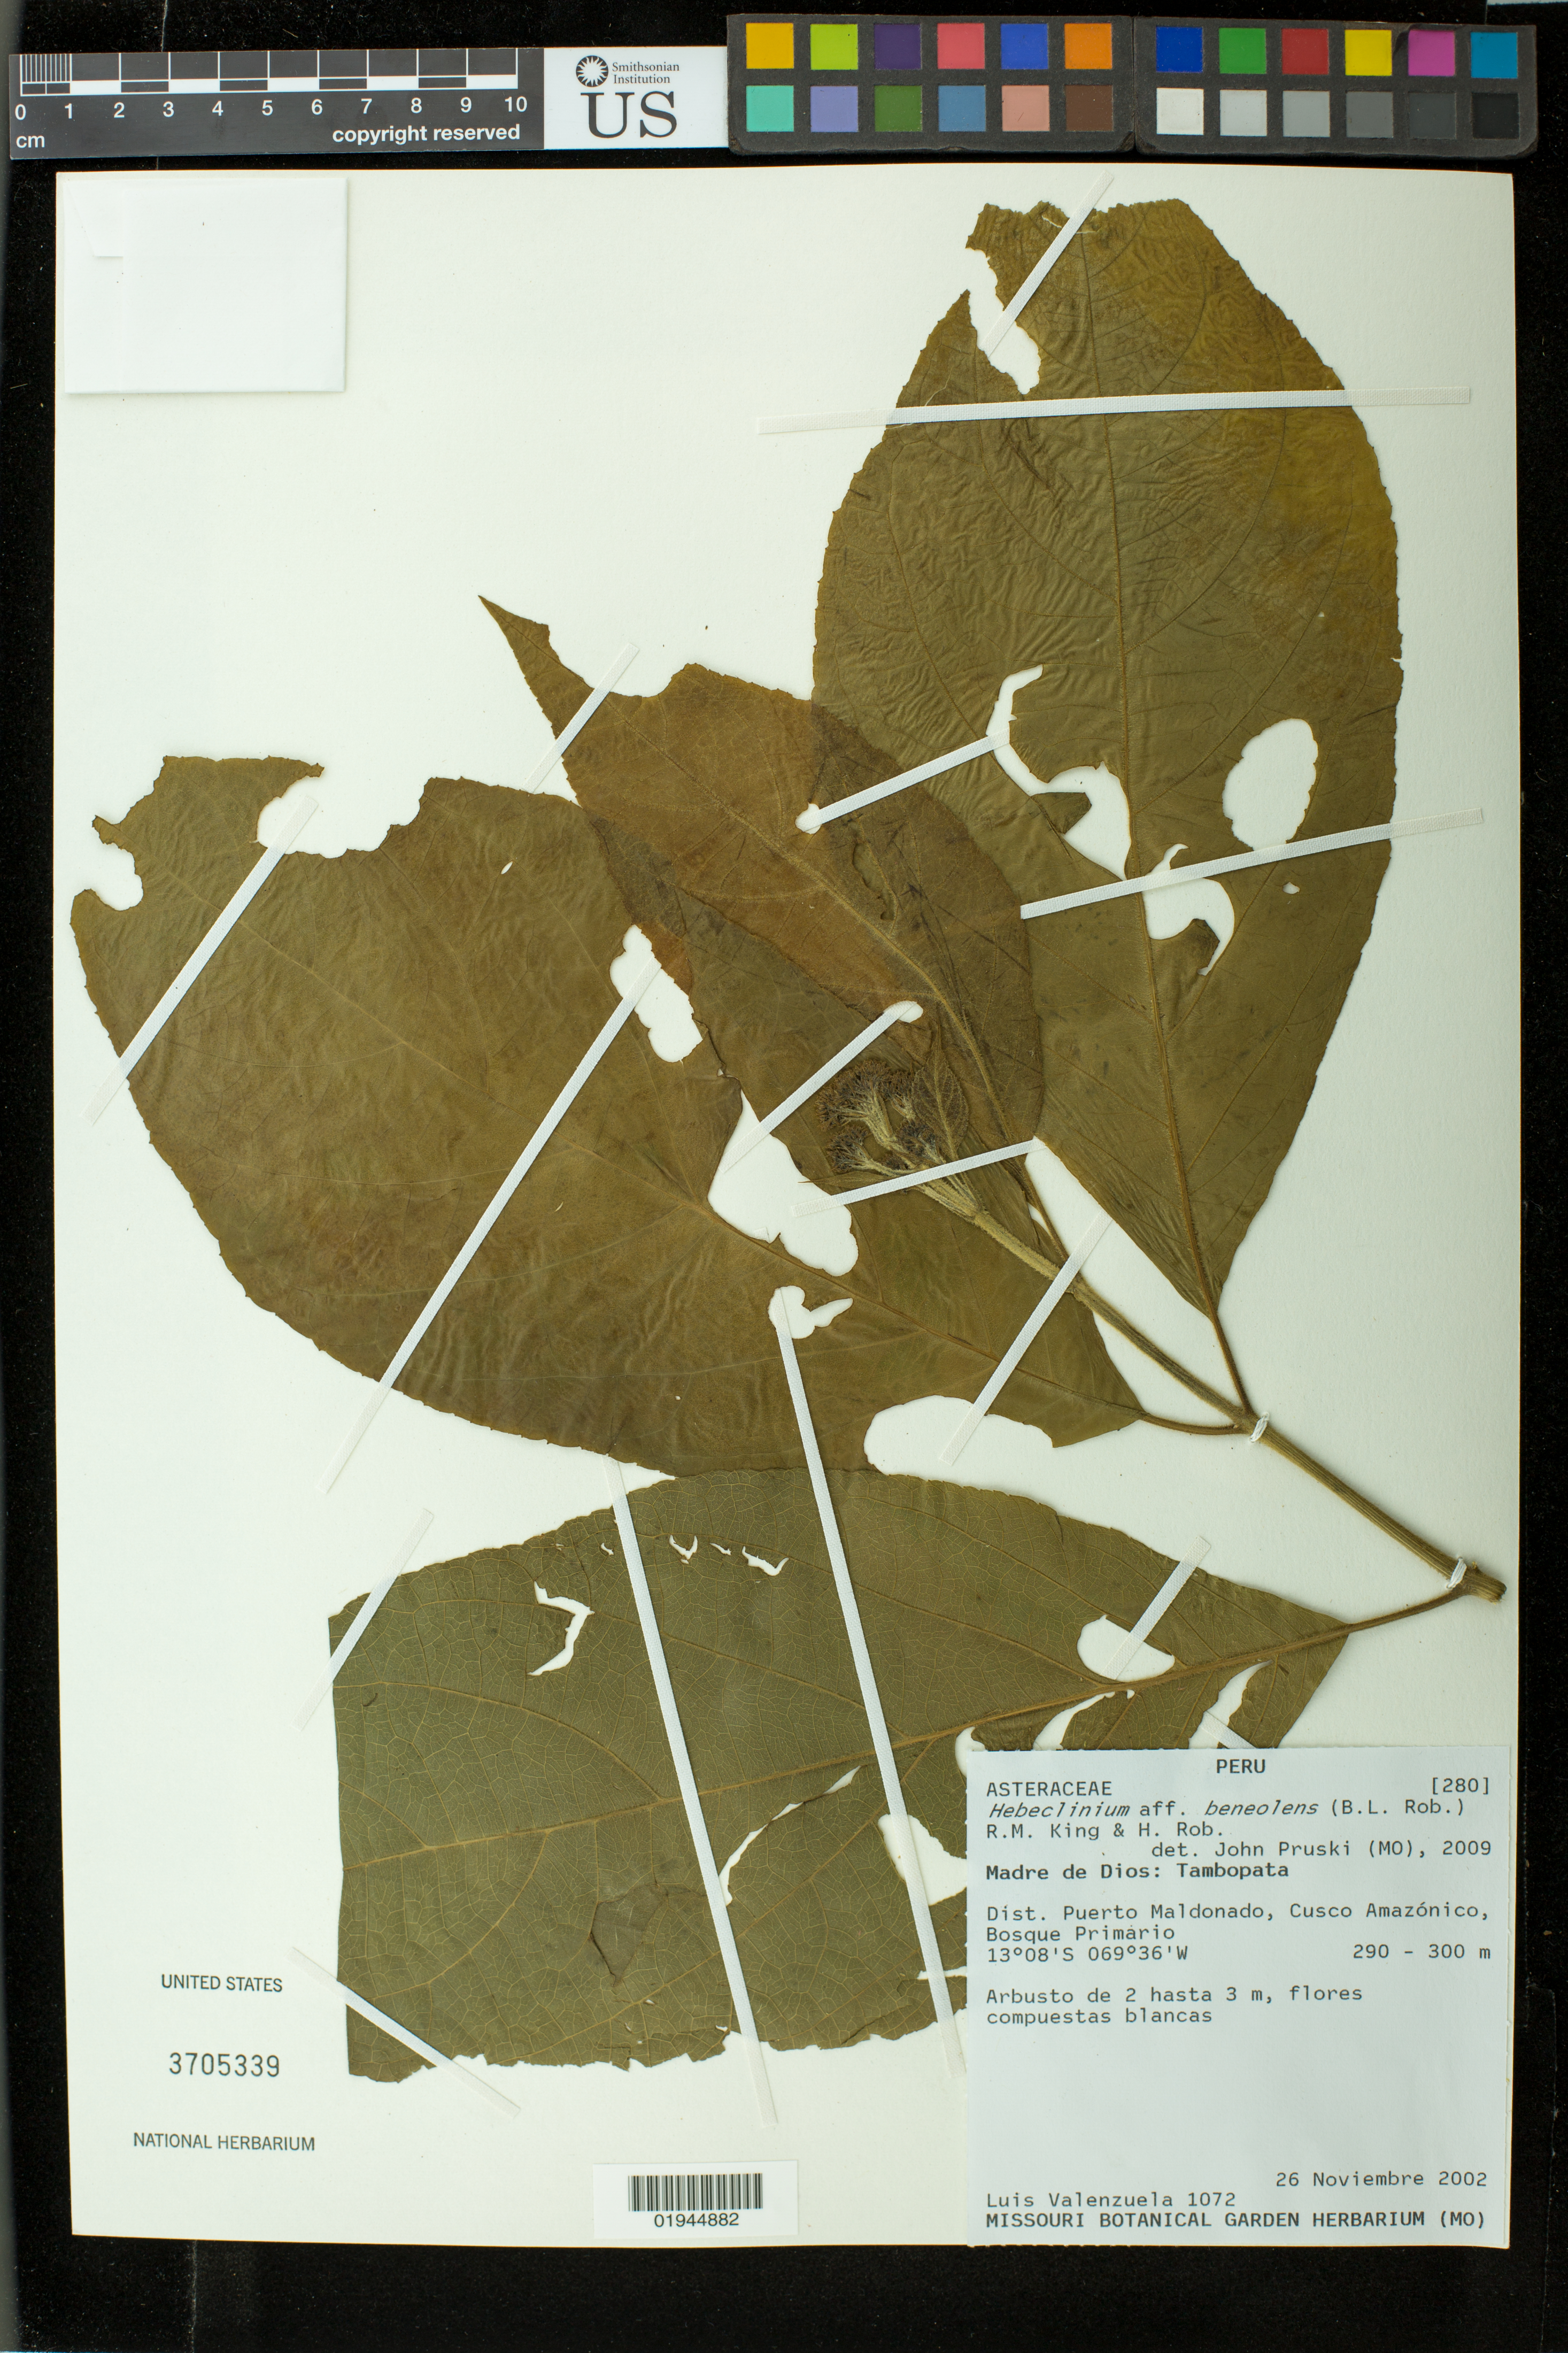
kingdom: Plantae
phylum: Tracheophyta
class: Magnoliopsida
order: Asterales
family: Asteraceae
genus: Hebeclinium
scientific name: Hebeclinium beneolens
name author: (B.L. Rob.) R.M. King & H. Rob.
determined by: Pruski, J. F.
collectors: L. Valenzuela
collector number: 1072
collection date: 2002-11-26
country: Peru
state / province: Madre de Dios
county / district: Tambopata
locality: Cusco Amazónica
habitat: bosque primario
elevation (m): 290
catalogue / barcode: US 3705339